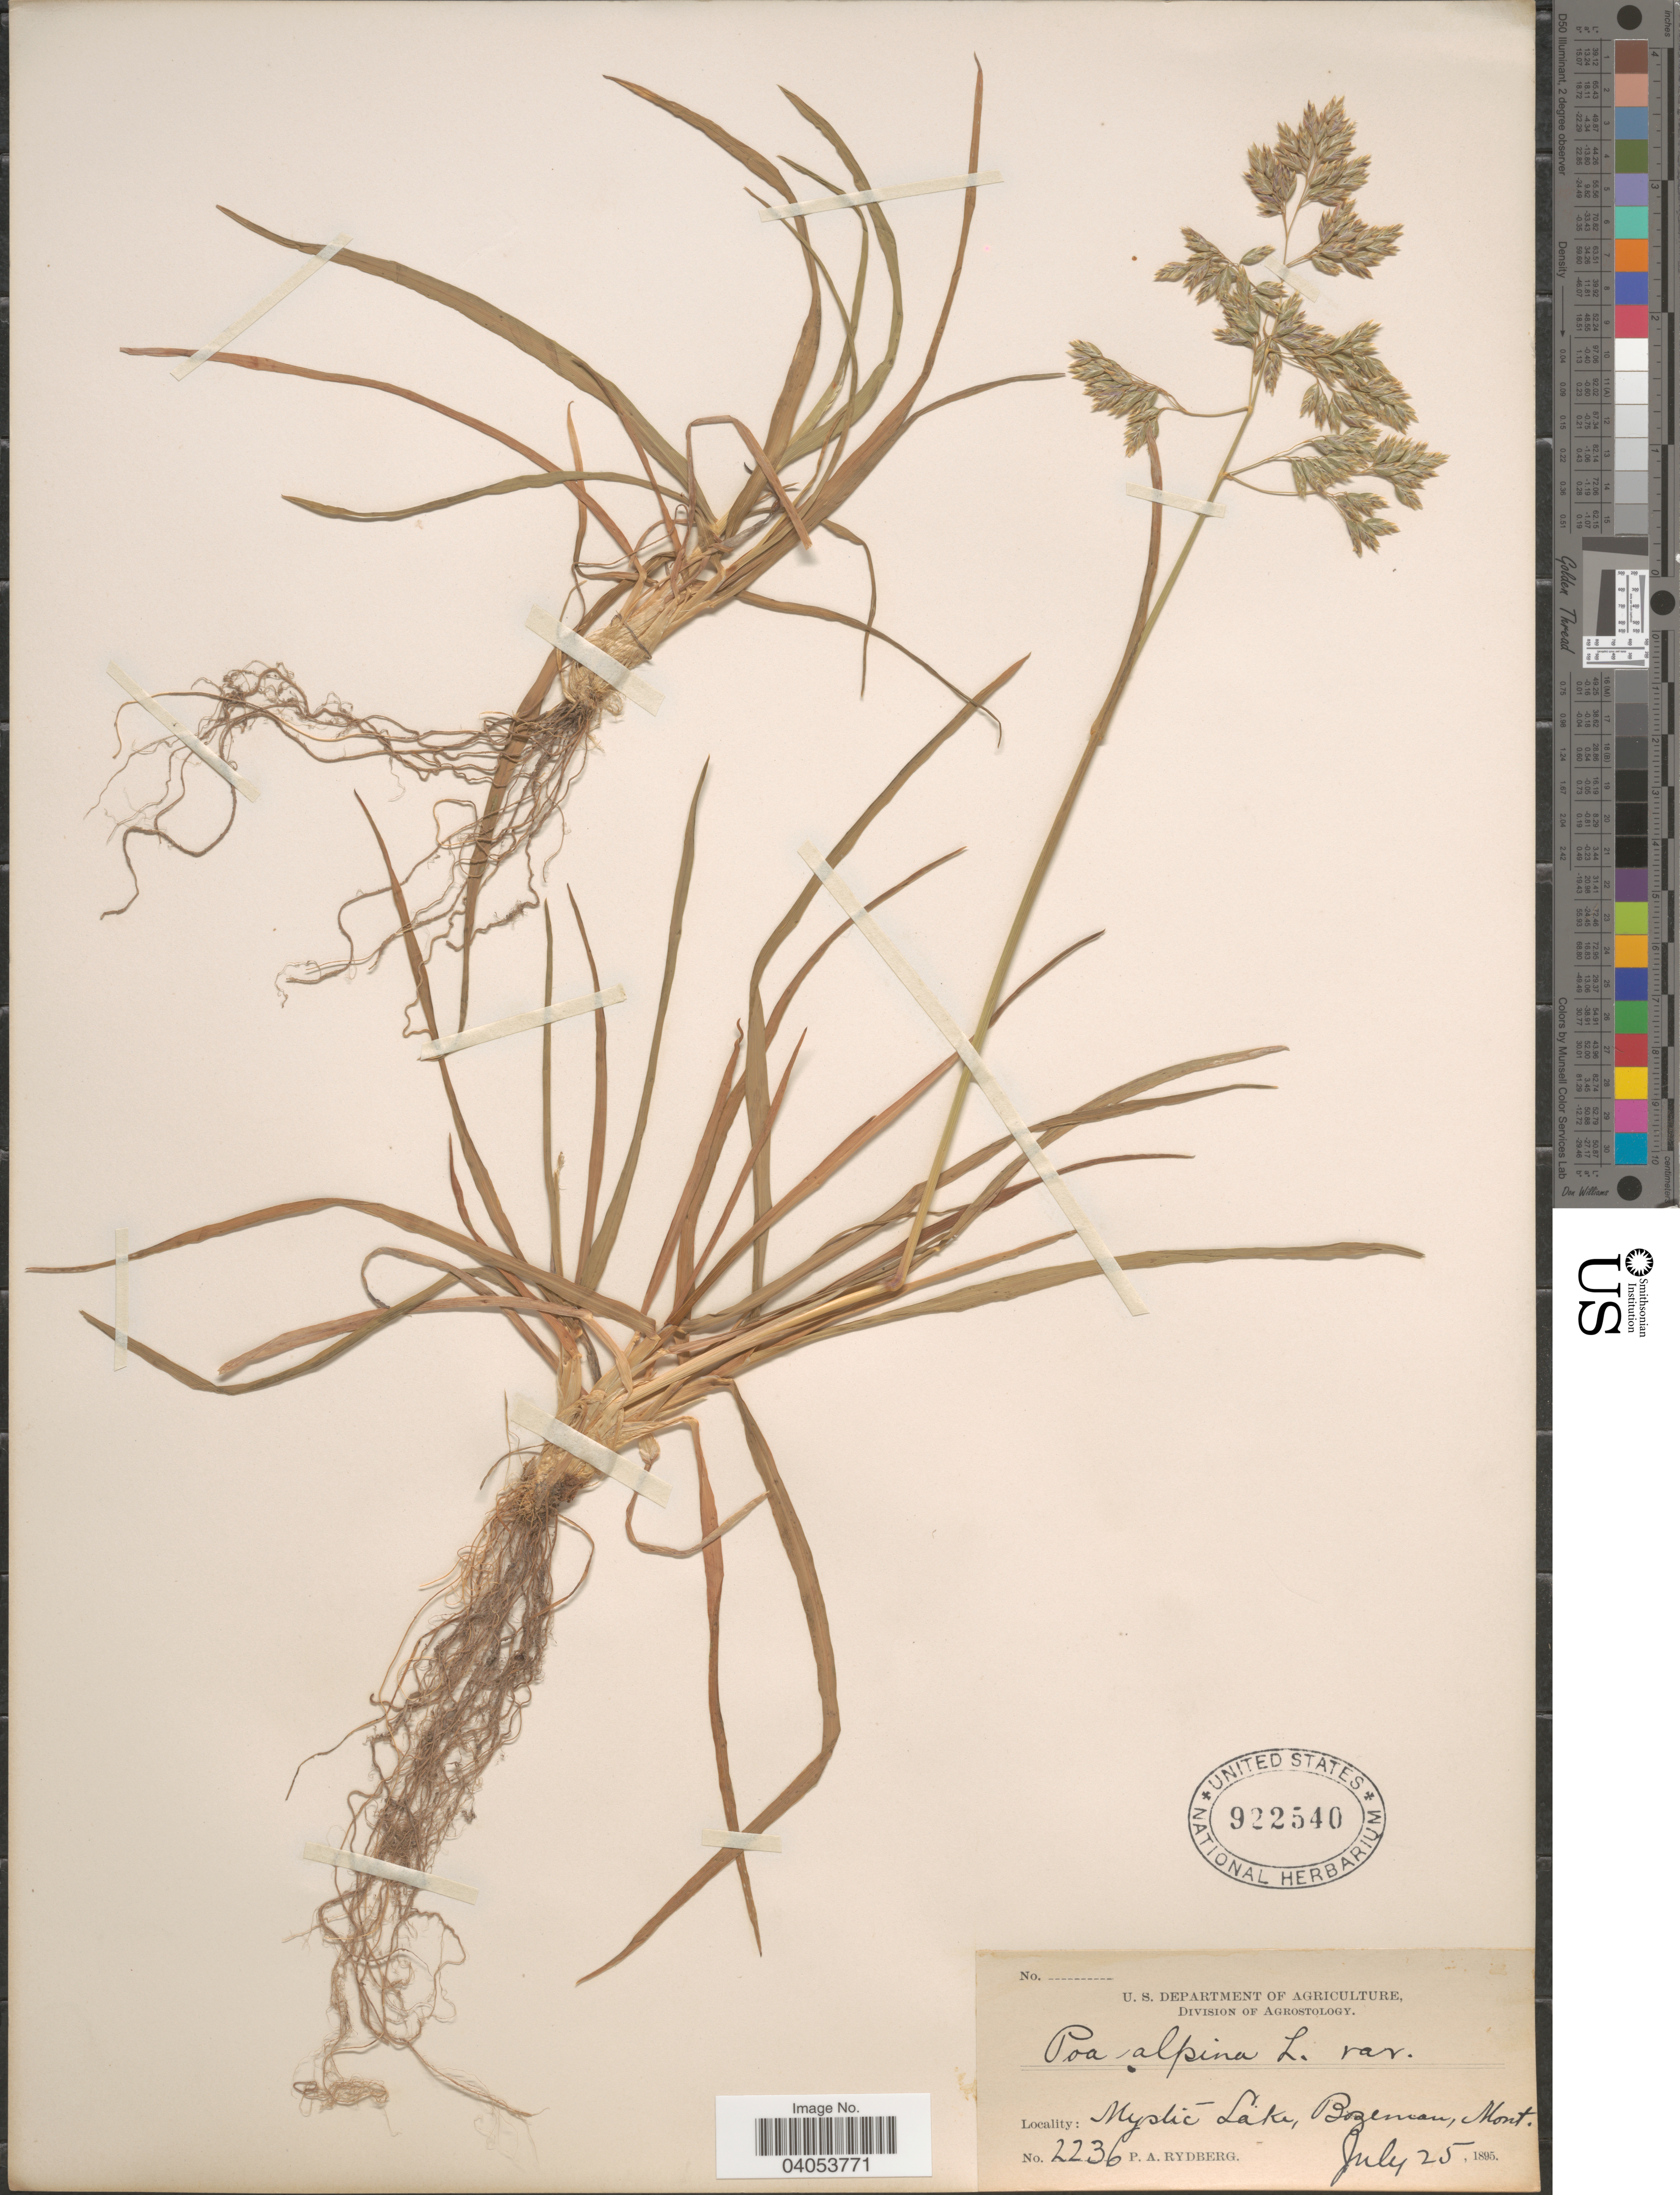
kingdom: Plantae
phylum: Tracheophyta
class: Liliopsida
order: Poales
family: Poaceae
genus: Poa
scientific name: Poa alpina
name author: L.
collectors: P. A. Rydberg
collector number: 2236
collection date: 1895-07-25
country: United States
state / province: Montana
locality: Mystic Lake, Bozeman.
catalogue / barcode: US 922540